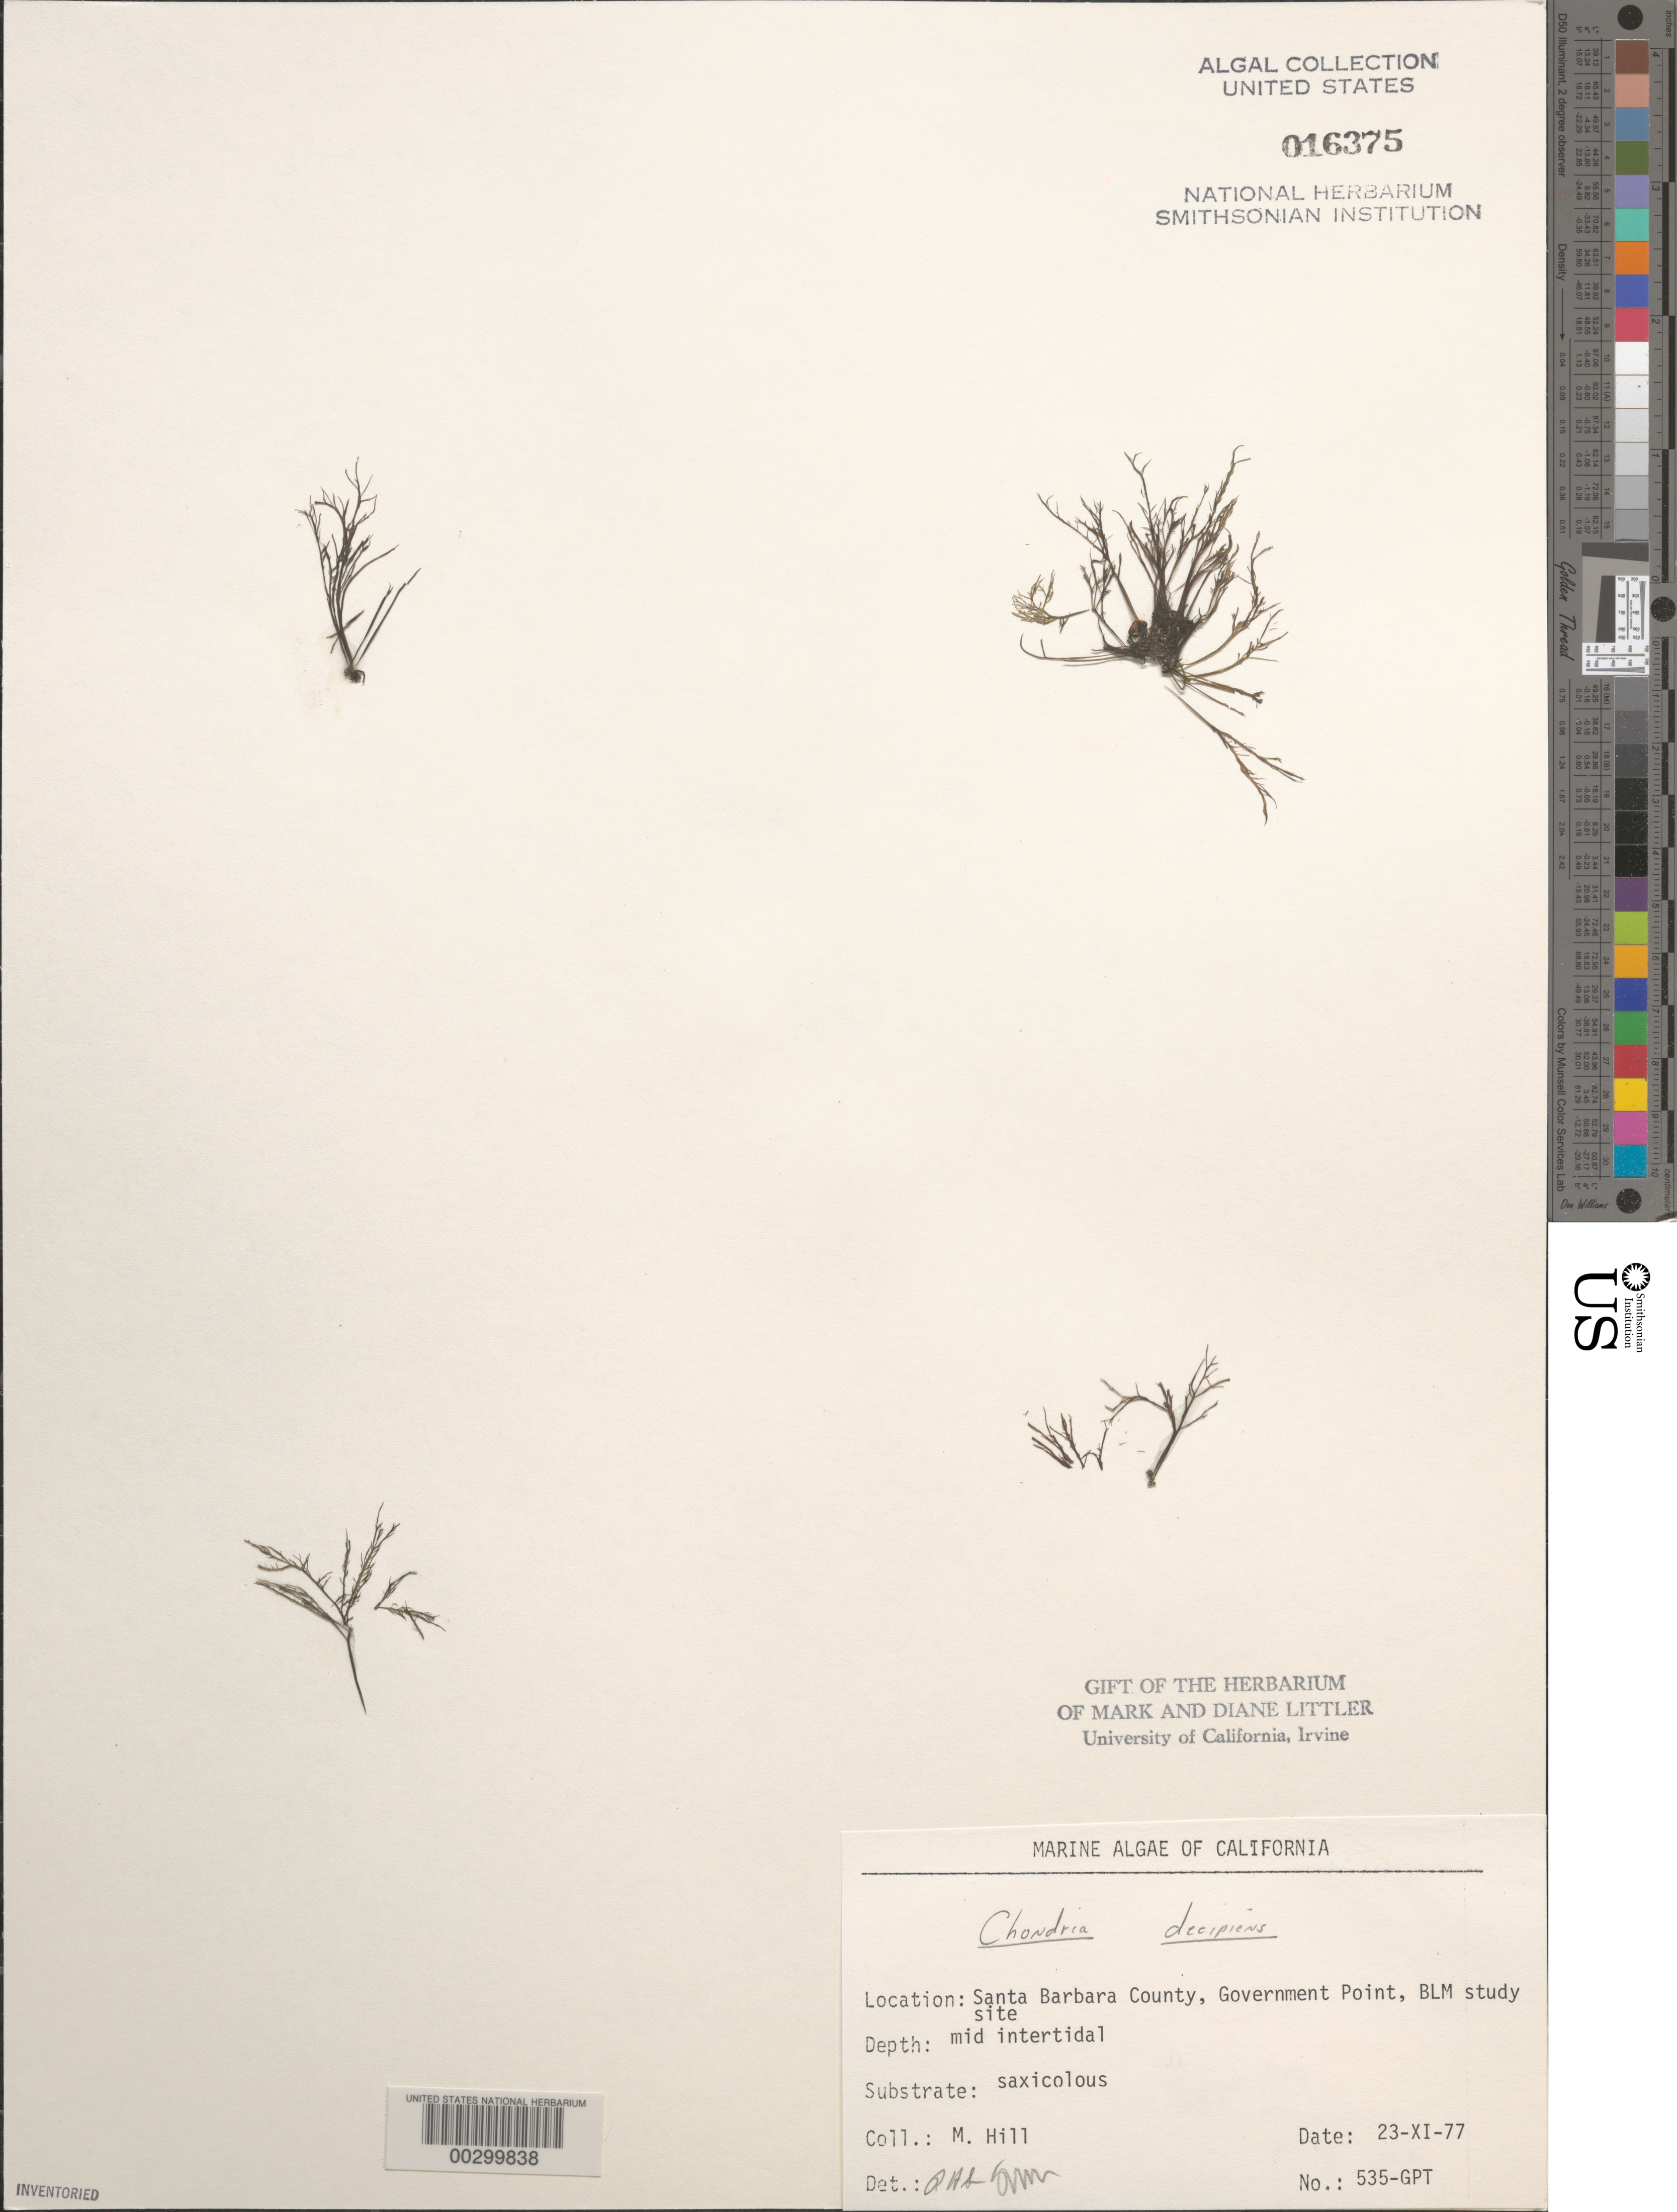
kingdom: Plantae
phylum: Rhodophyta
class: Florideophyceae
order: Ceramiales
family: Rhodomelaceae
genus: Chondria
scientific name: Chondria decipiens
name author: Kylin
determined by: Sims, Robert H.; Murray, S. N.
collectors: M. Hill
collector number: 535-gpt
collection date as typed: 23 Nov 1977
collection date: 1977-11-23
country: United States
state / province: California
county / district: Santa Barbara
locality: Government Point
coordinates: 34 26'31"N, 120 24'06"W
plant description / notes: BLM-SOCALBIGHT Rocky Intertidal Survey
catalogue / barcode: US 16375